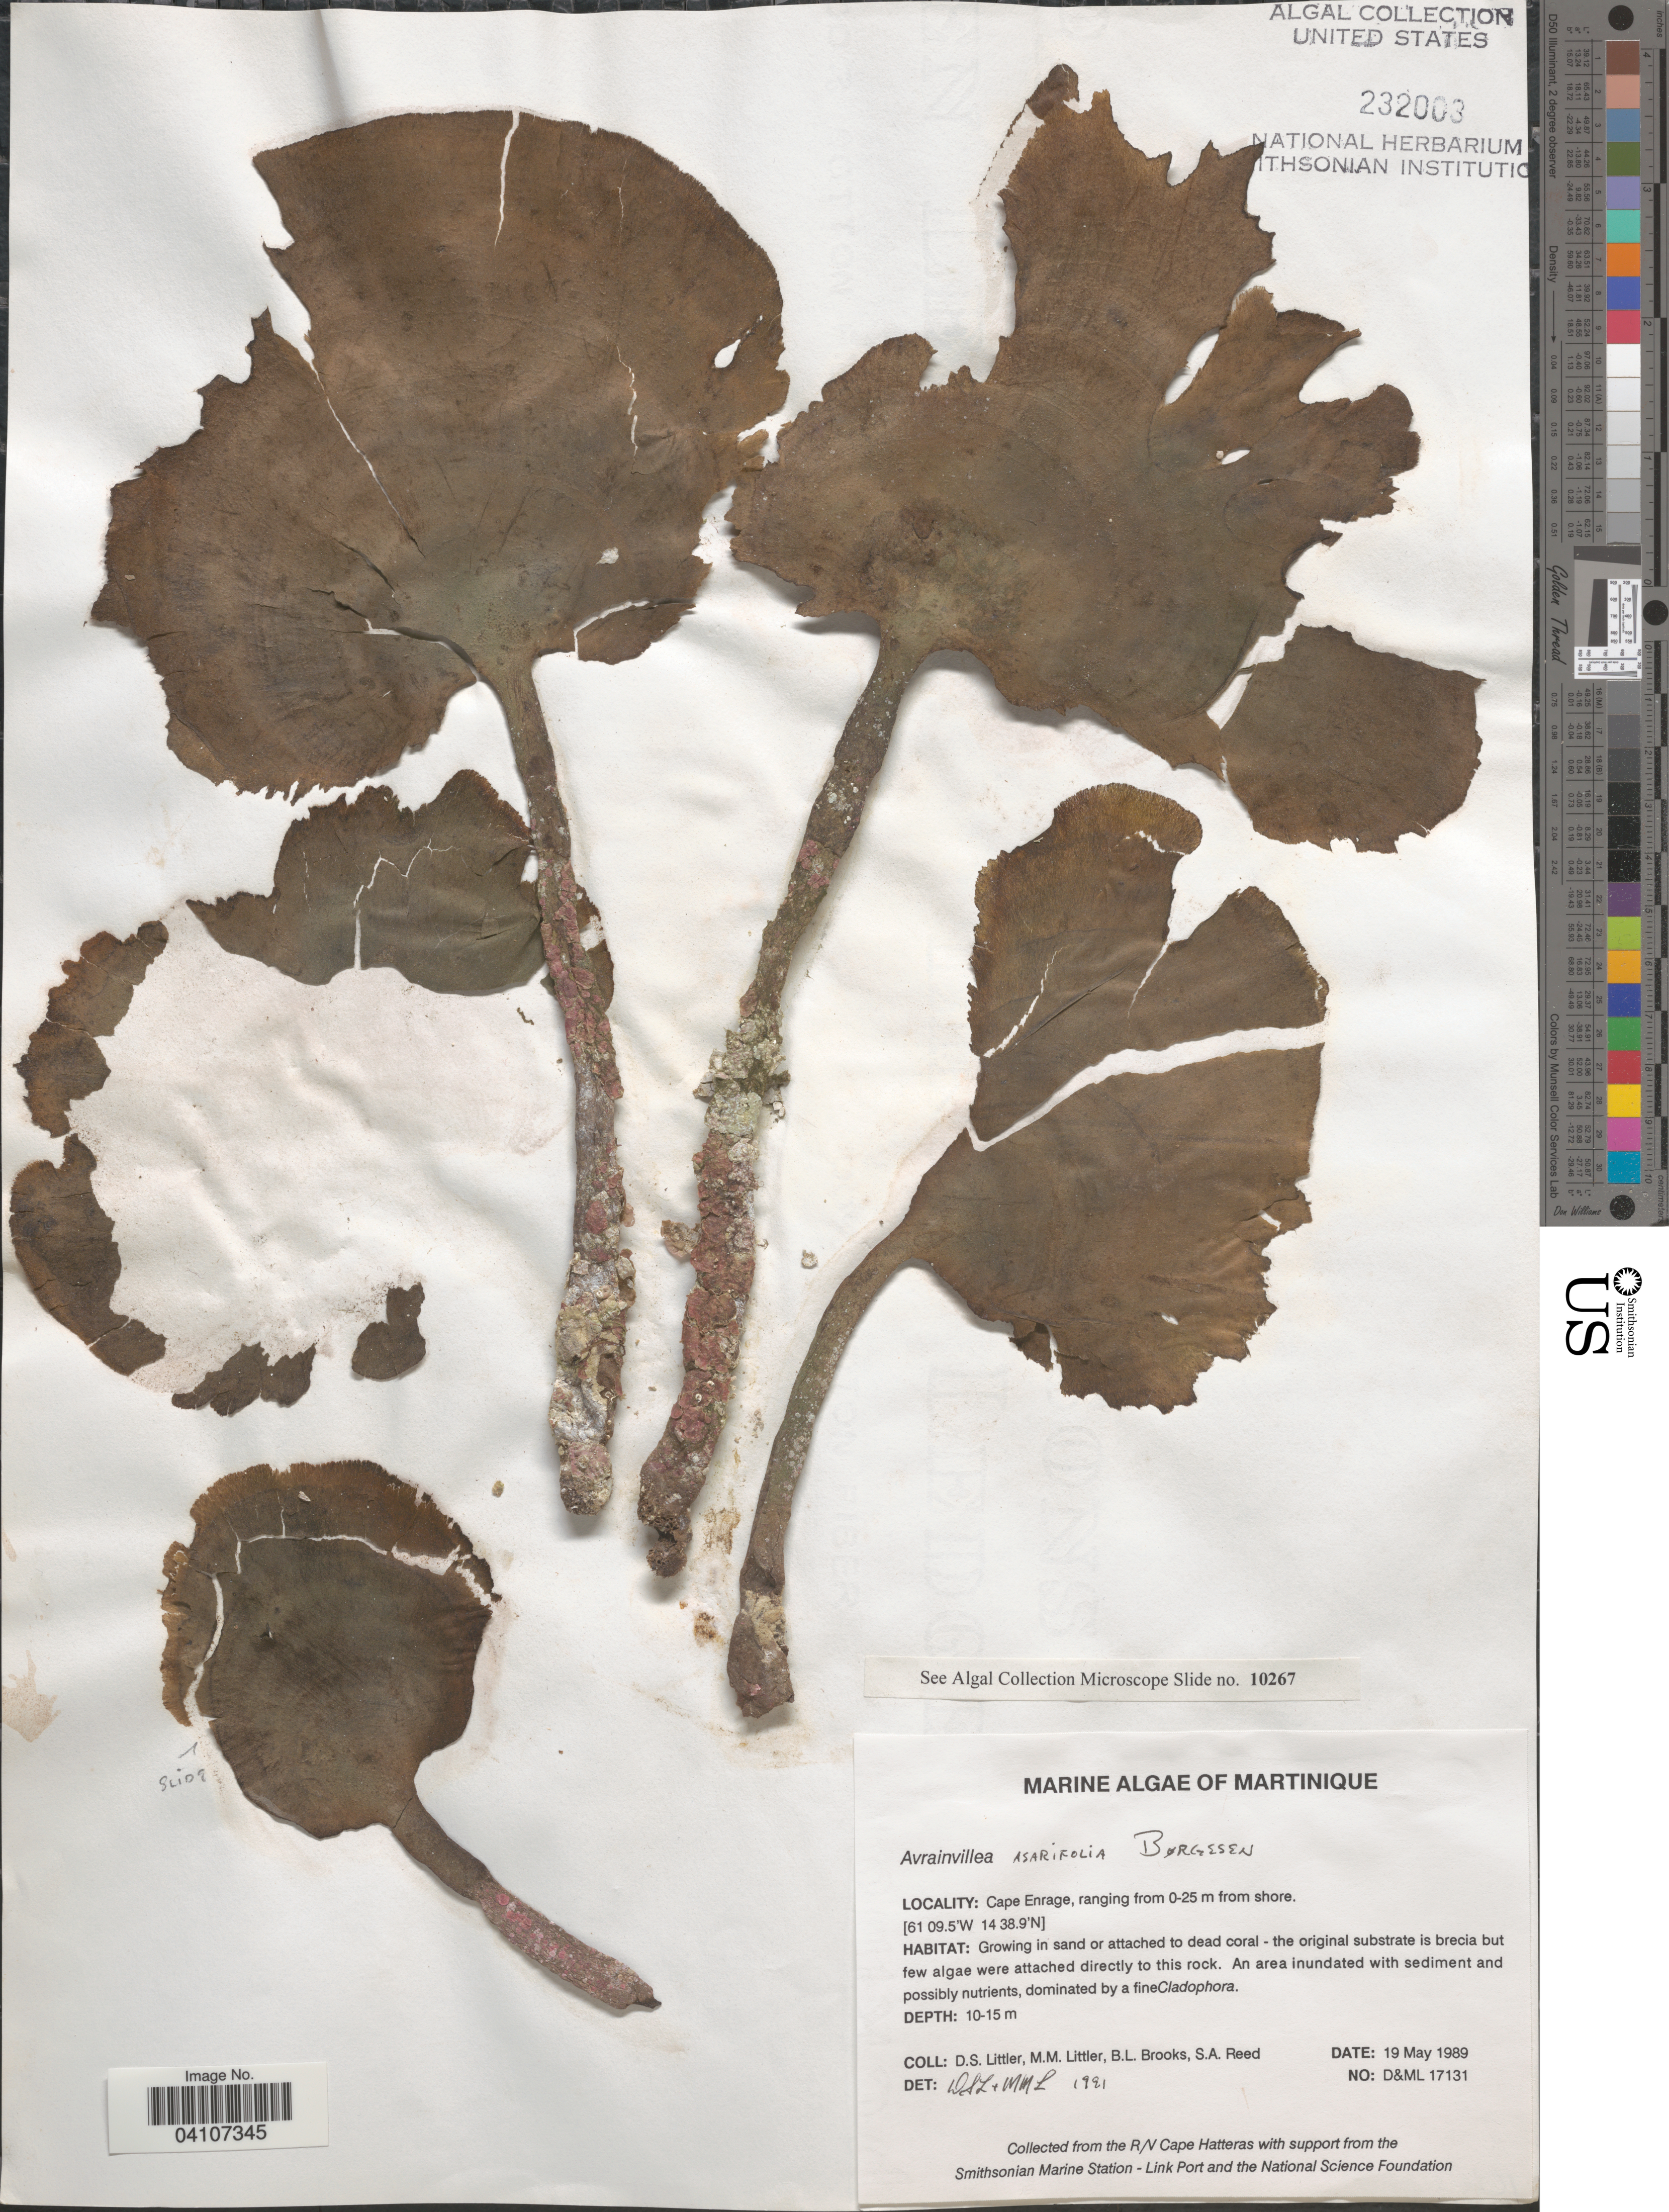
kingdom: Plantae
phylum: Chlorophyta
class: Ulvophyceae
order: Bryopsidales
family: Dichotomosiphonaceae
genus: Avrainvillea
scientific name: Avrainvillea asarifolia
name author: Børgesen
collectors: D. S. Littler, B. Brooks & S. Reed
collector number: D&ML 17131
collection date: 1989-05-19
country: Martinique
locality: Cape Enrage, ranging from 0-25 m from shore.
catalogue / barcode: US 232003